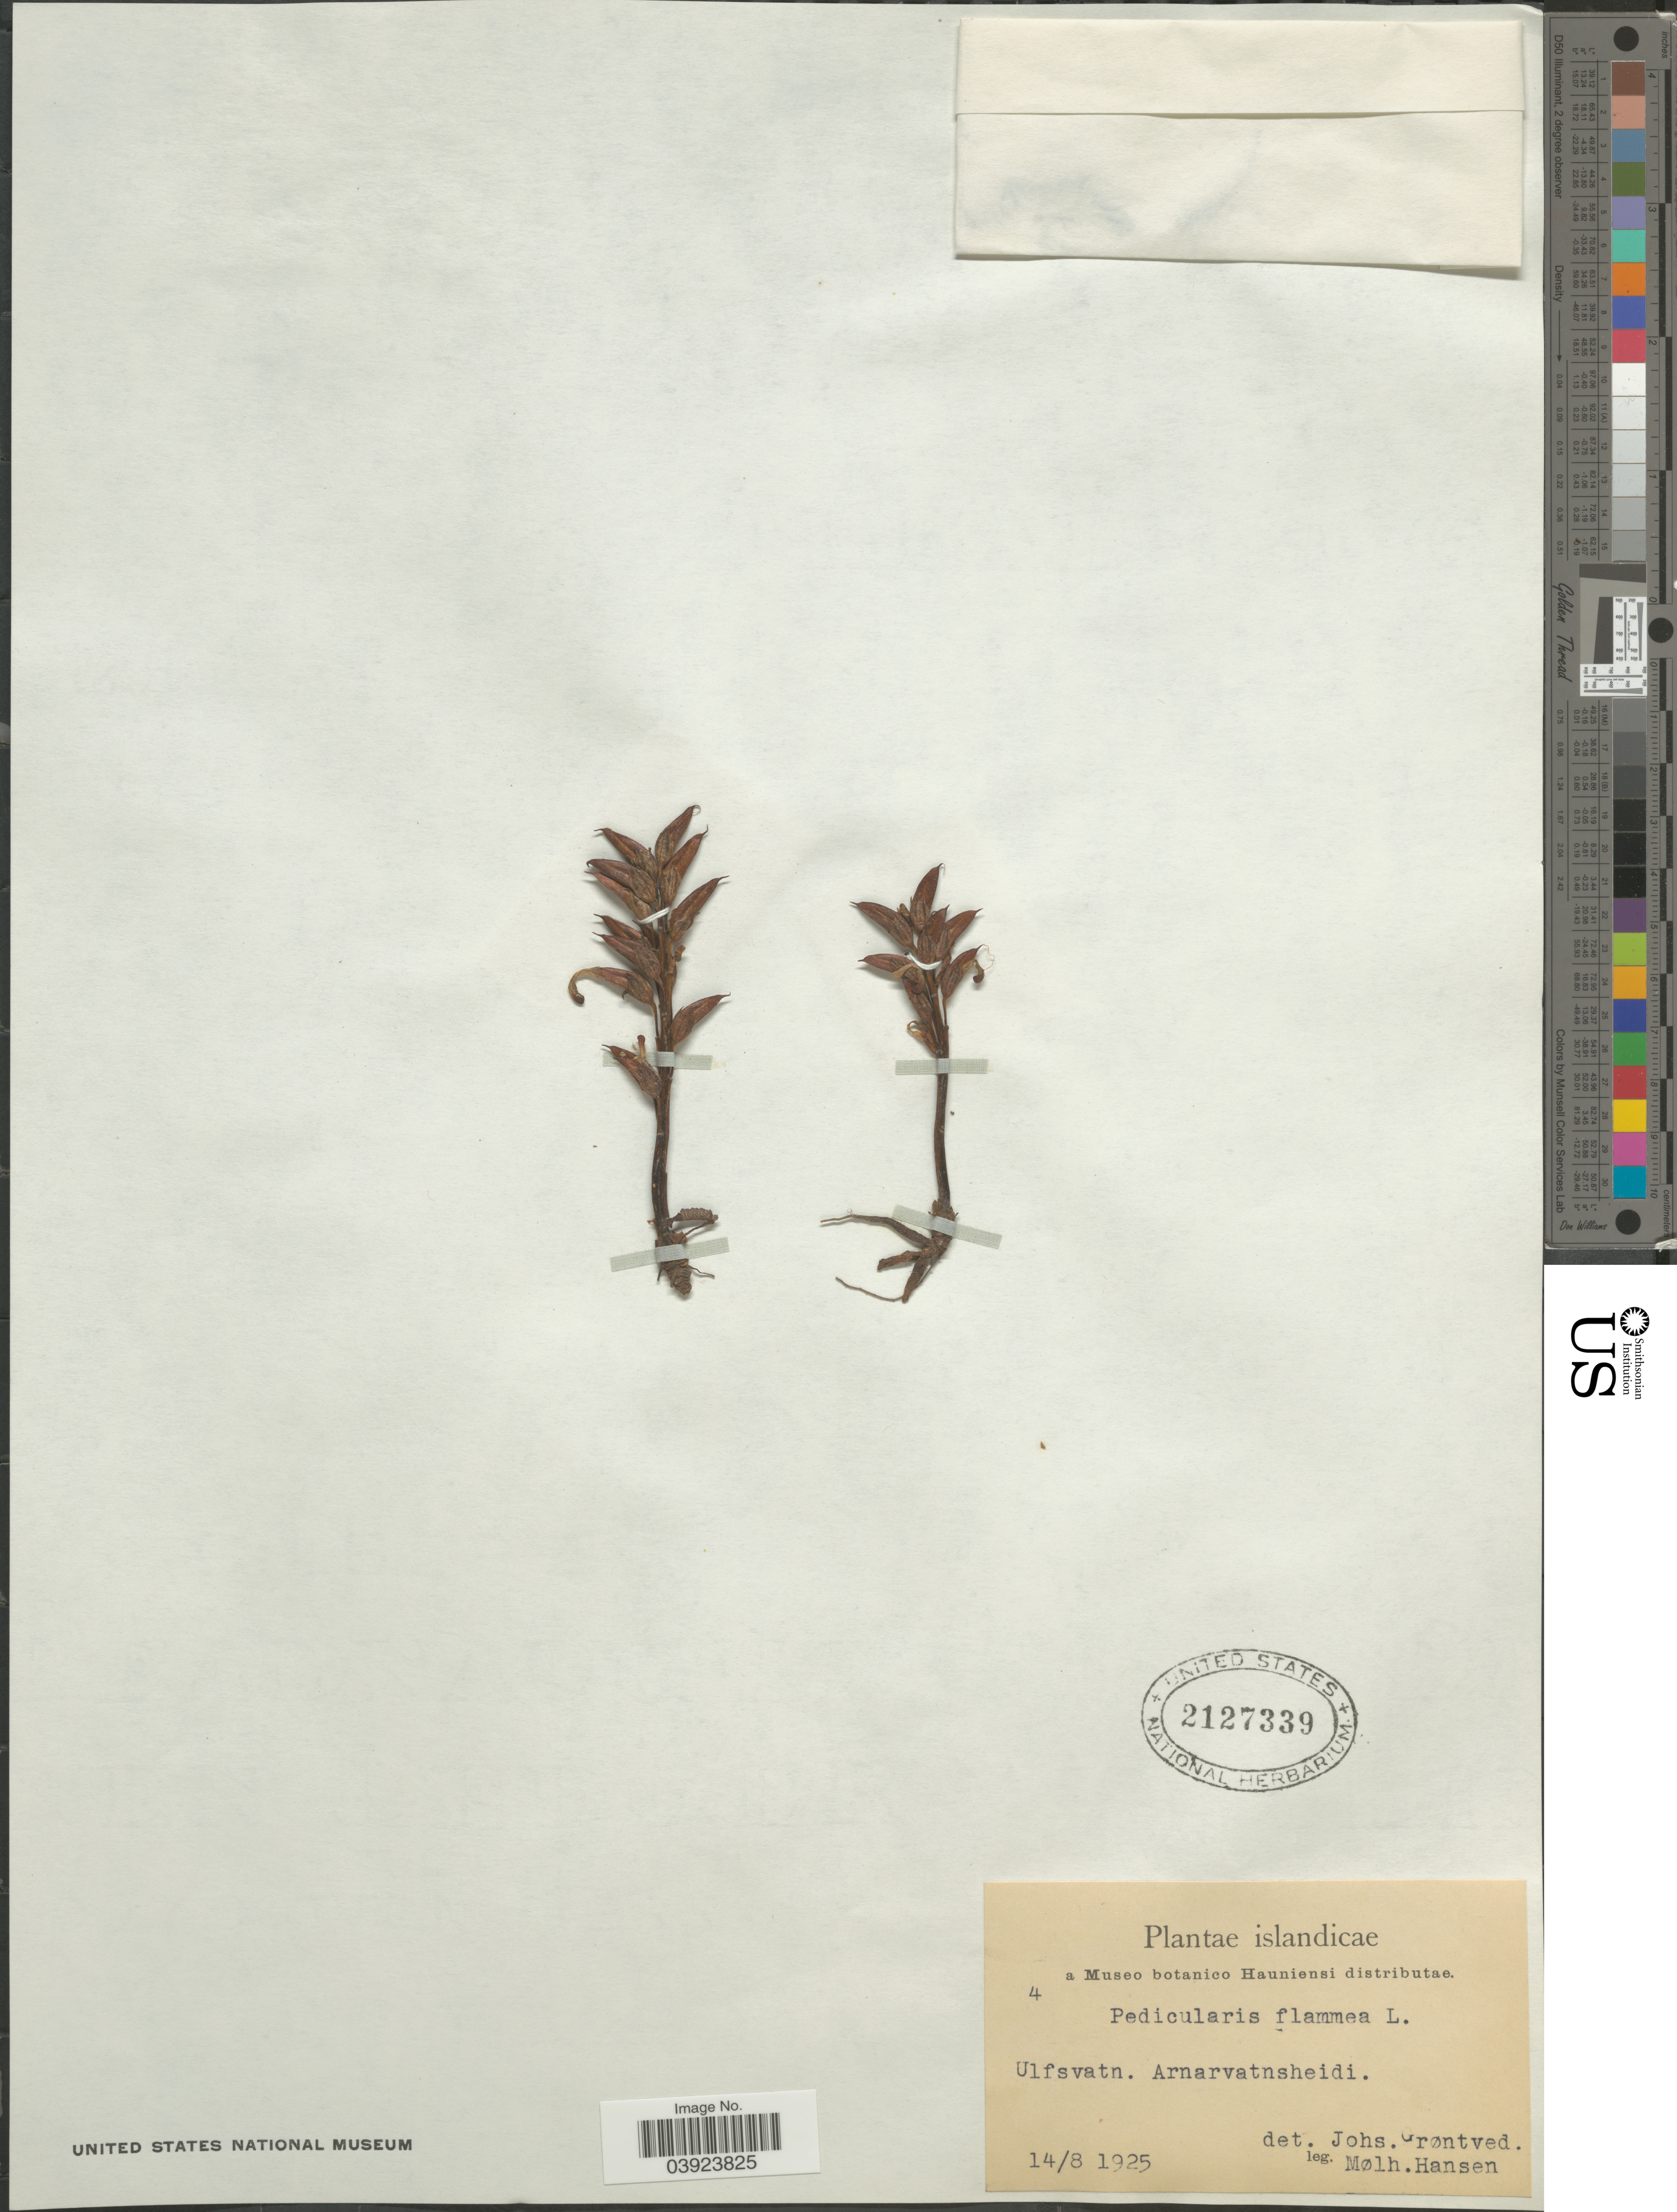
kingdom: Plantae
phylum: Tracheophyta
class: Magnoliopsida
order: Lamiales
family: Orobanchaceae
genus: Pedicularis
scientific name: Pedicularis flammea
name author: L.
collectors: M. Jansen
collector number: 4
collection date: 1925-08-14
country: Iceland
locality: Ulfsvatn. Arnarvatnsheidi.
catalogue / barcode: US 2127339